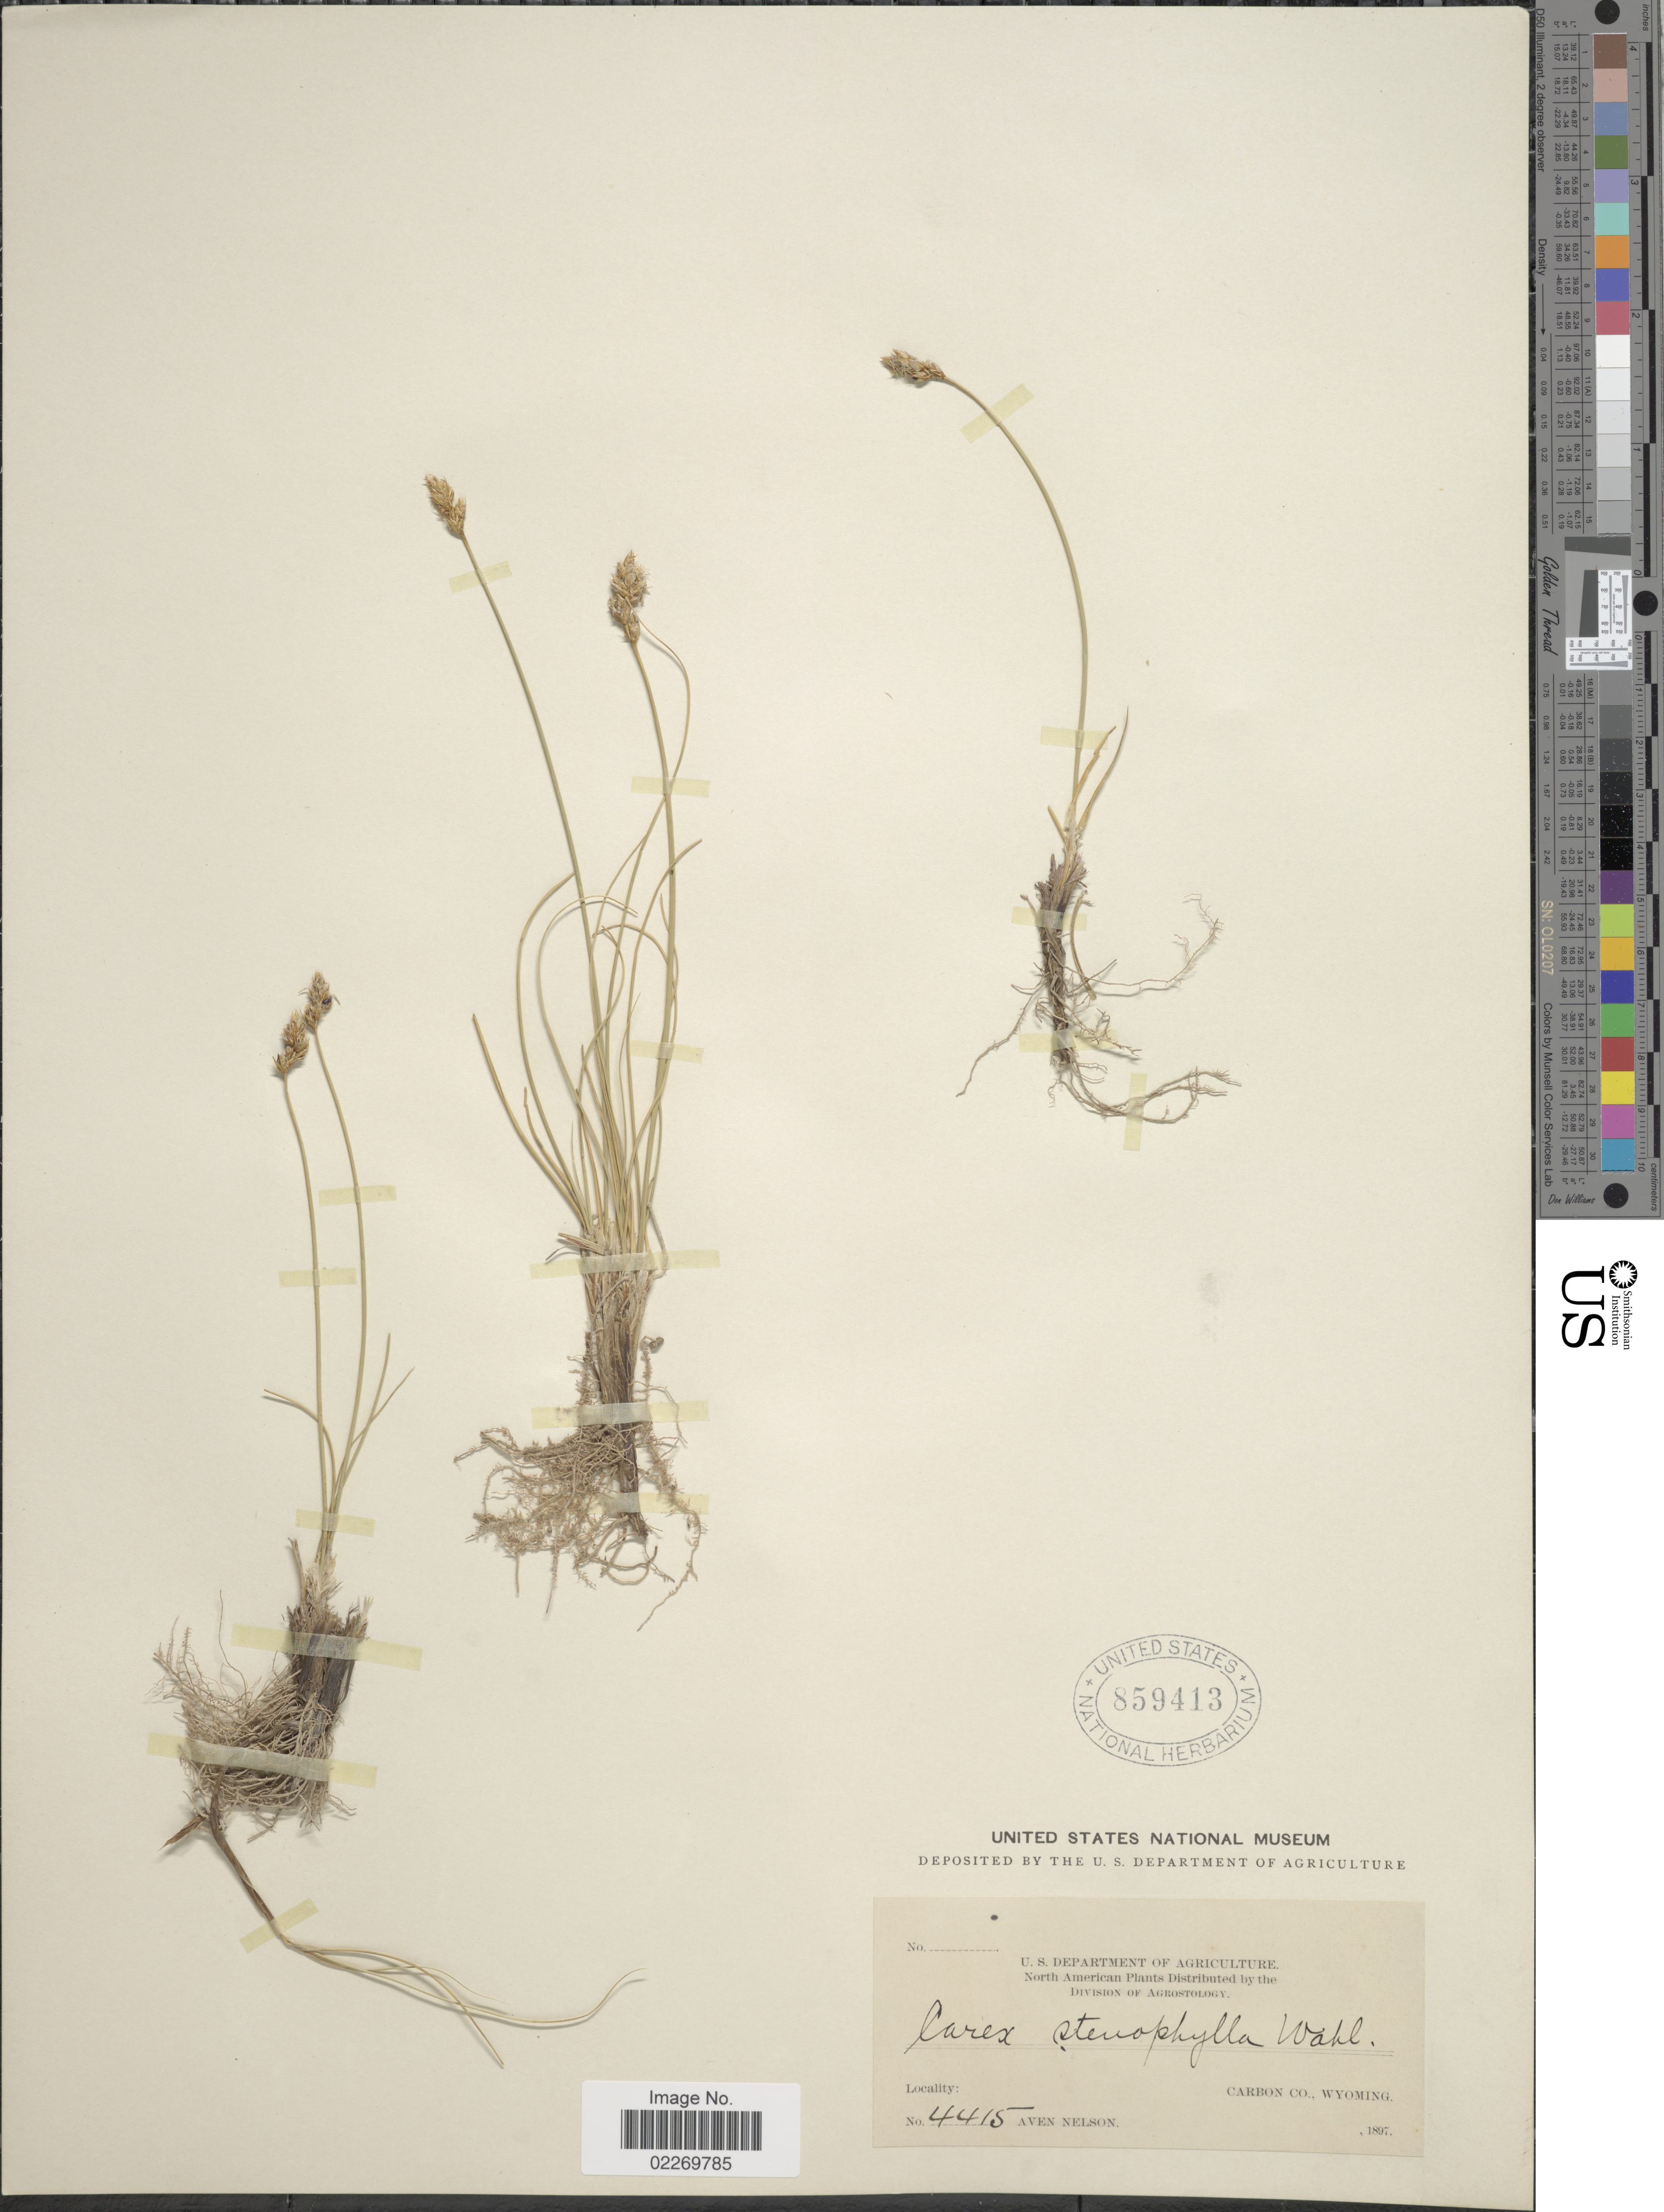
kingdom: Plantae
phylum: Tracheophyta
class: Liliopsida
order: Poales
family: Cyperaceae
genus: Carex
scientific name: Carex eleocharis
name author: L.H. Bailey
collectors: A. Nelson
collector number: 4415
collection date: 1897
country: United States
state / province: Wyoming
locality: Carbon Co.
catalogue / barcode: US 859413